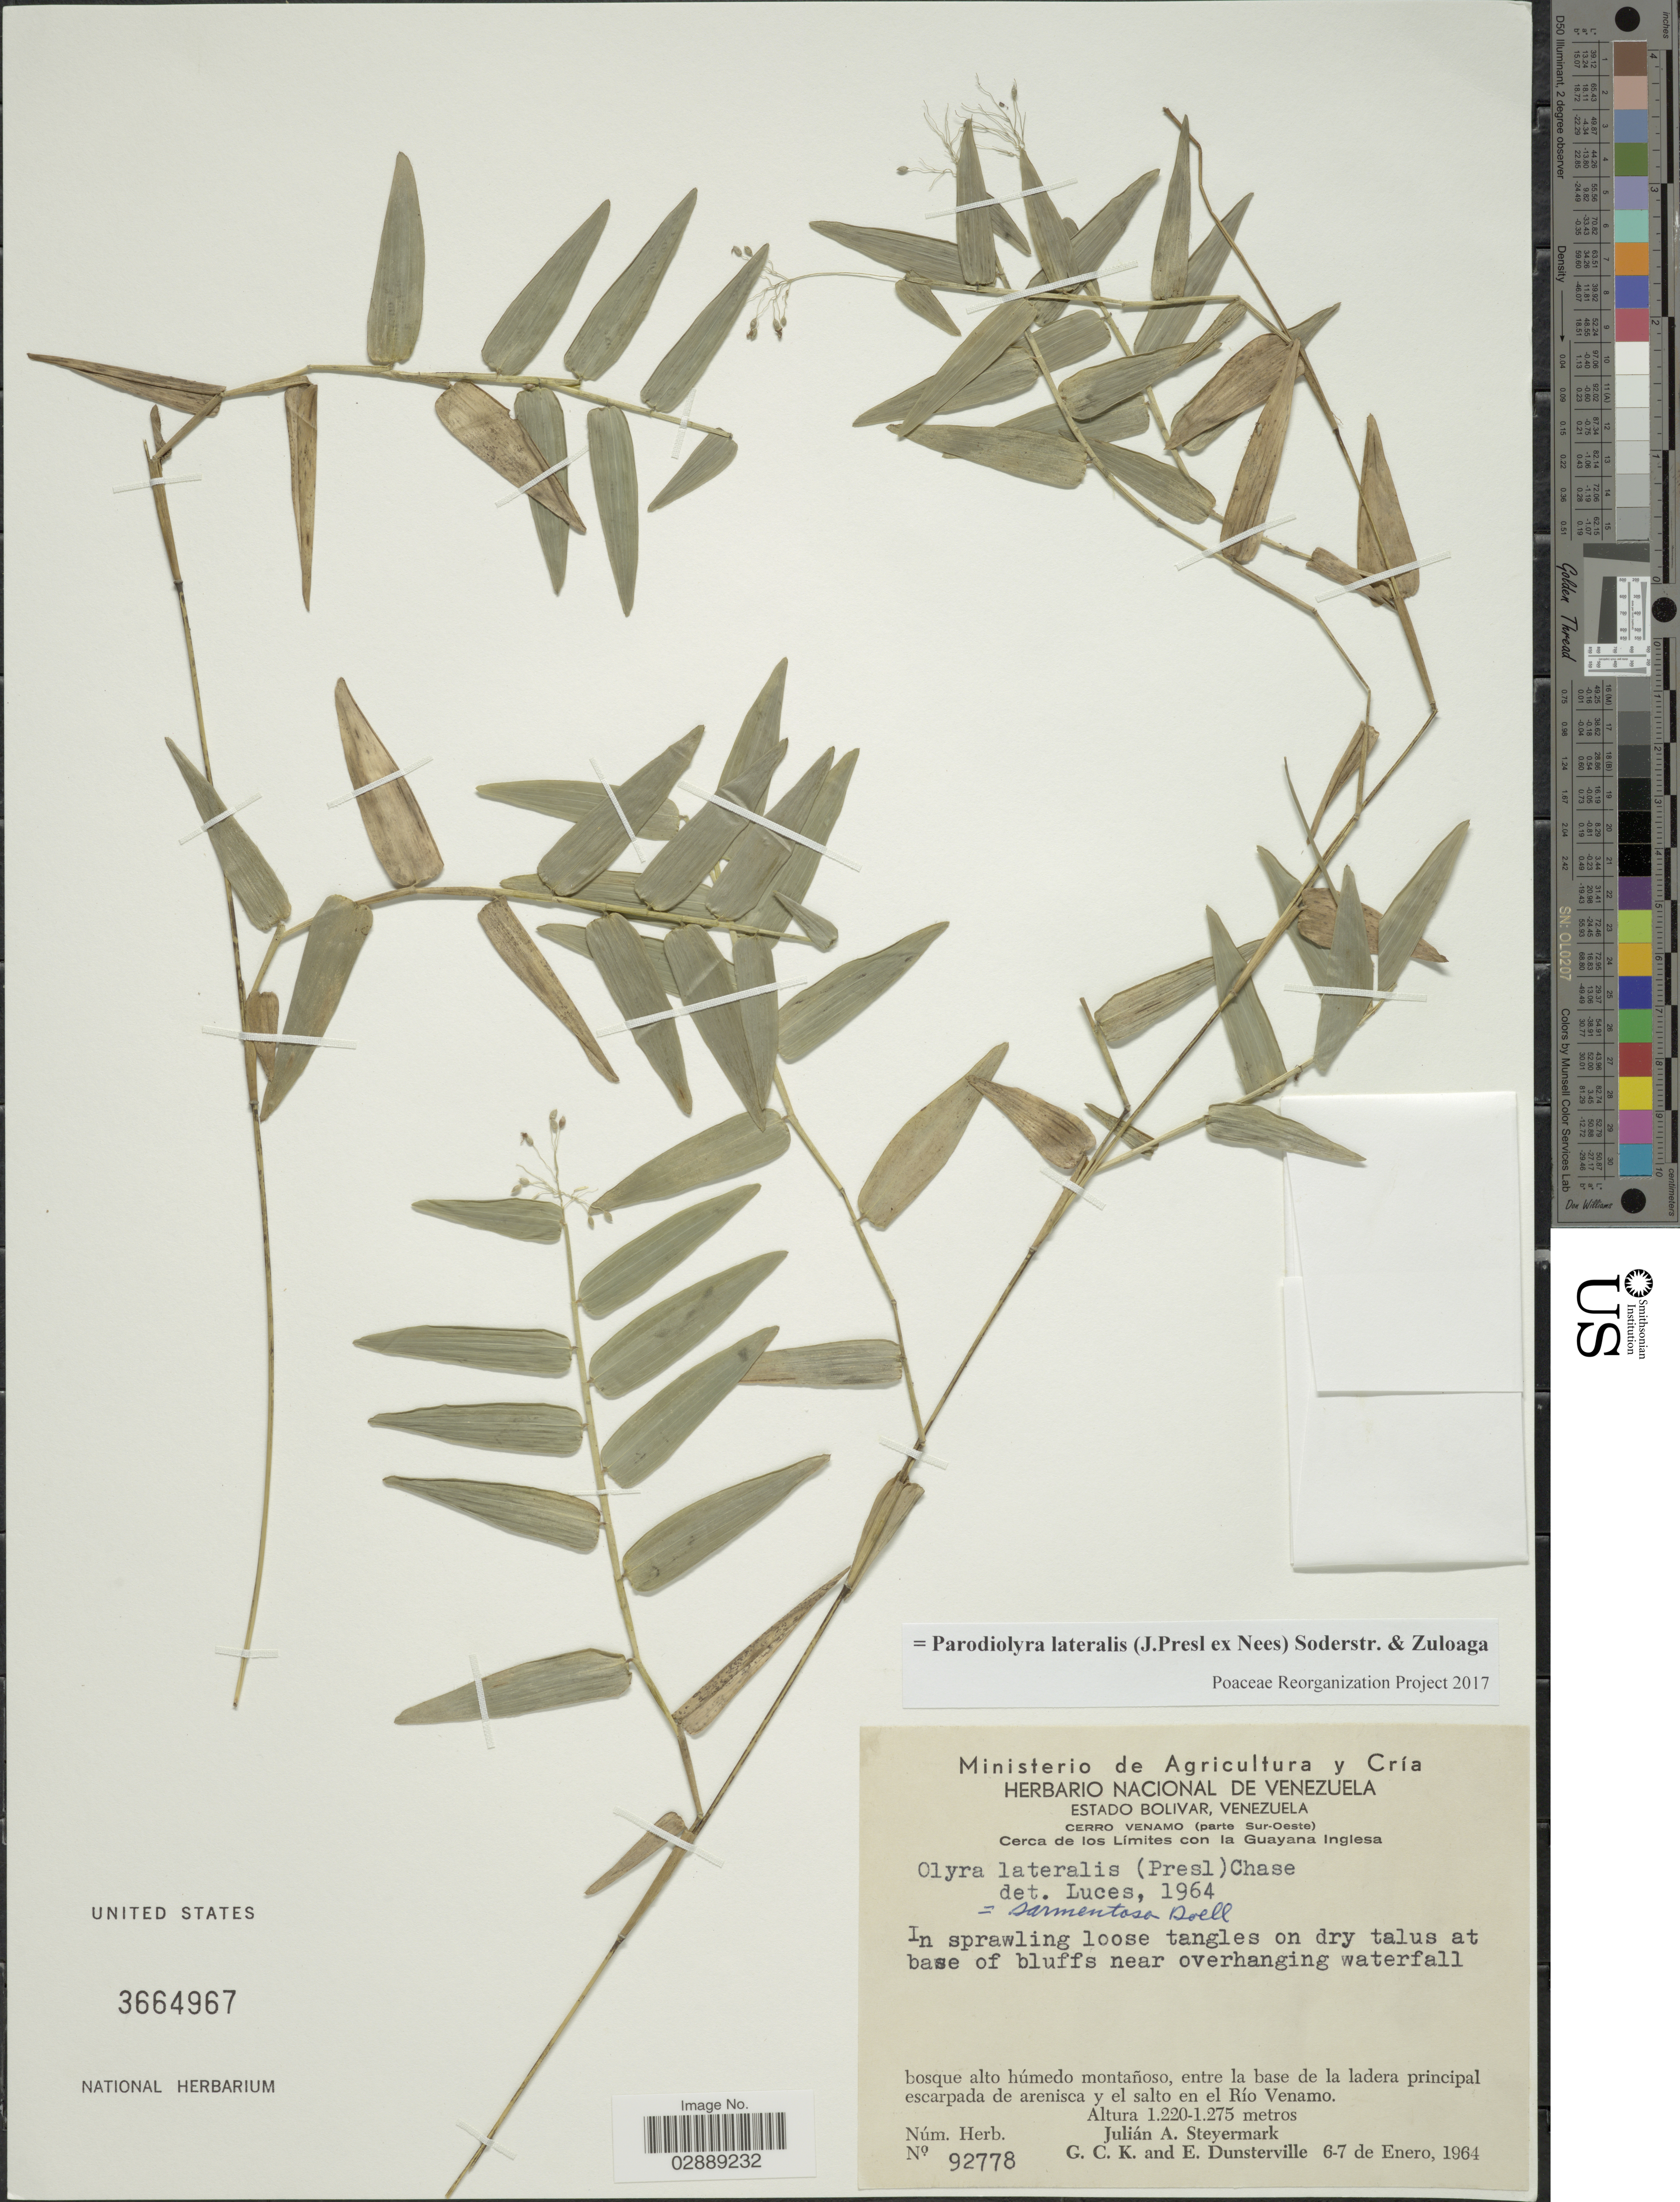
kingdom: Plantae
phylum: Tracheophyta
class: Liliopsida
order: Poales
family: Poaceae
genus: Parodiolyra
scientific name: Parodiolyra lateralis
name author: (J. Presl ex Nees) Soderstr. & Zuloaga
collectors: J. Steyermark, G. C. K. Dunsterville & E. Dunsterville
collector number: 92778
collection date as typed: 6-Jan-64 to 7-Jan-64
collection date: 1964-01-06/1964-01-07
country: Venezuela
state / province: Bolívar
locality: Cerro Venamo (parte Sur-Oeste), Río Venamo, cerca de los limites con la Guayana Inglesa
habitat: dry talus at base of bluffs near overhanging waterfall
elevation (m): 1220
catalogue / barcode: US 3664967